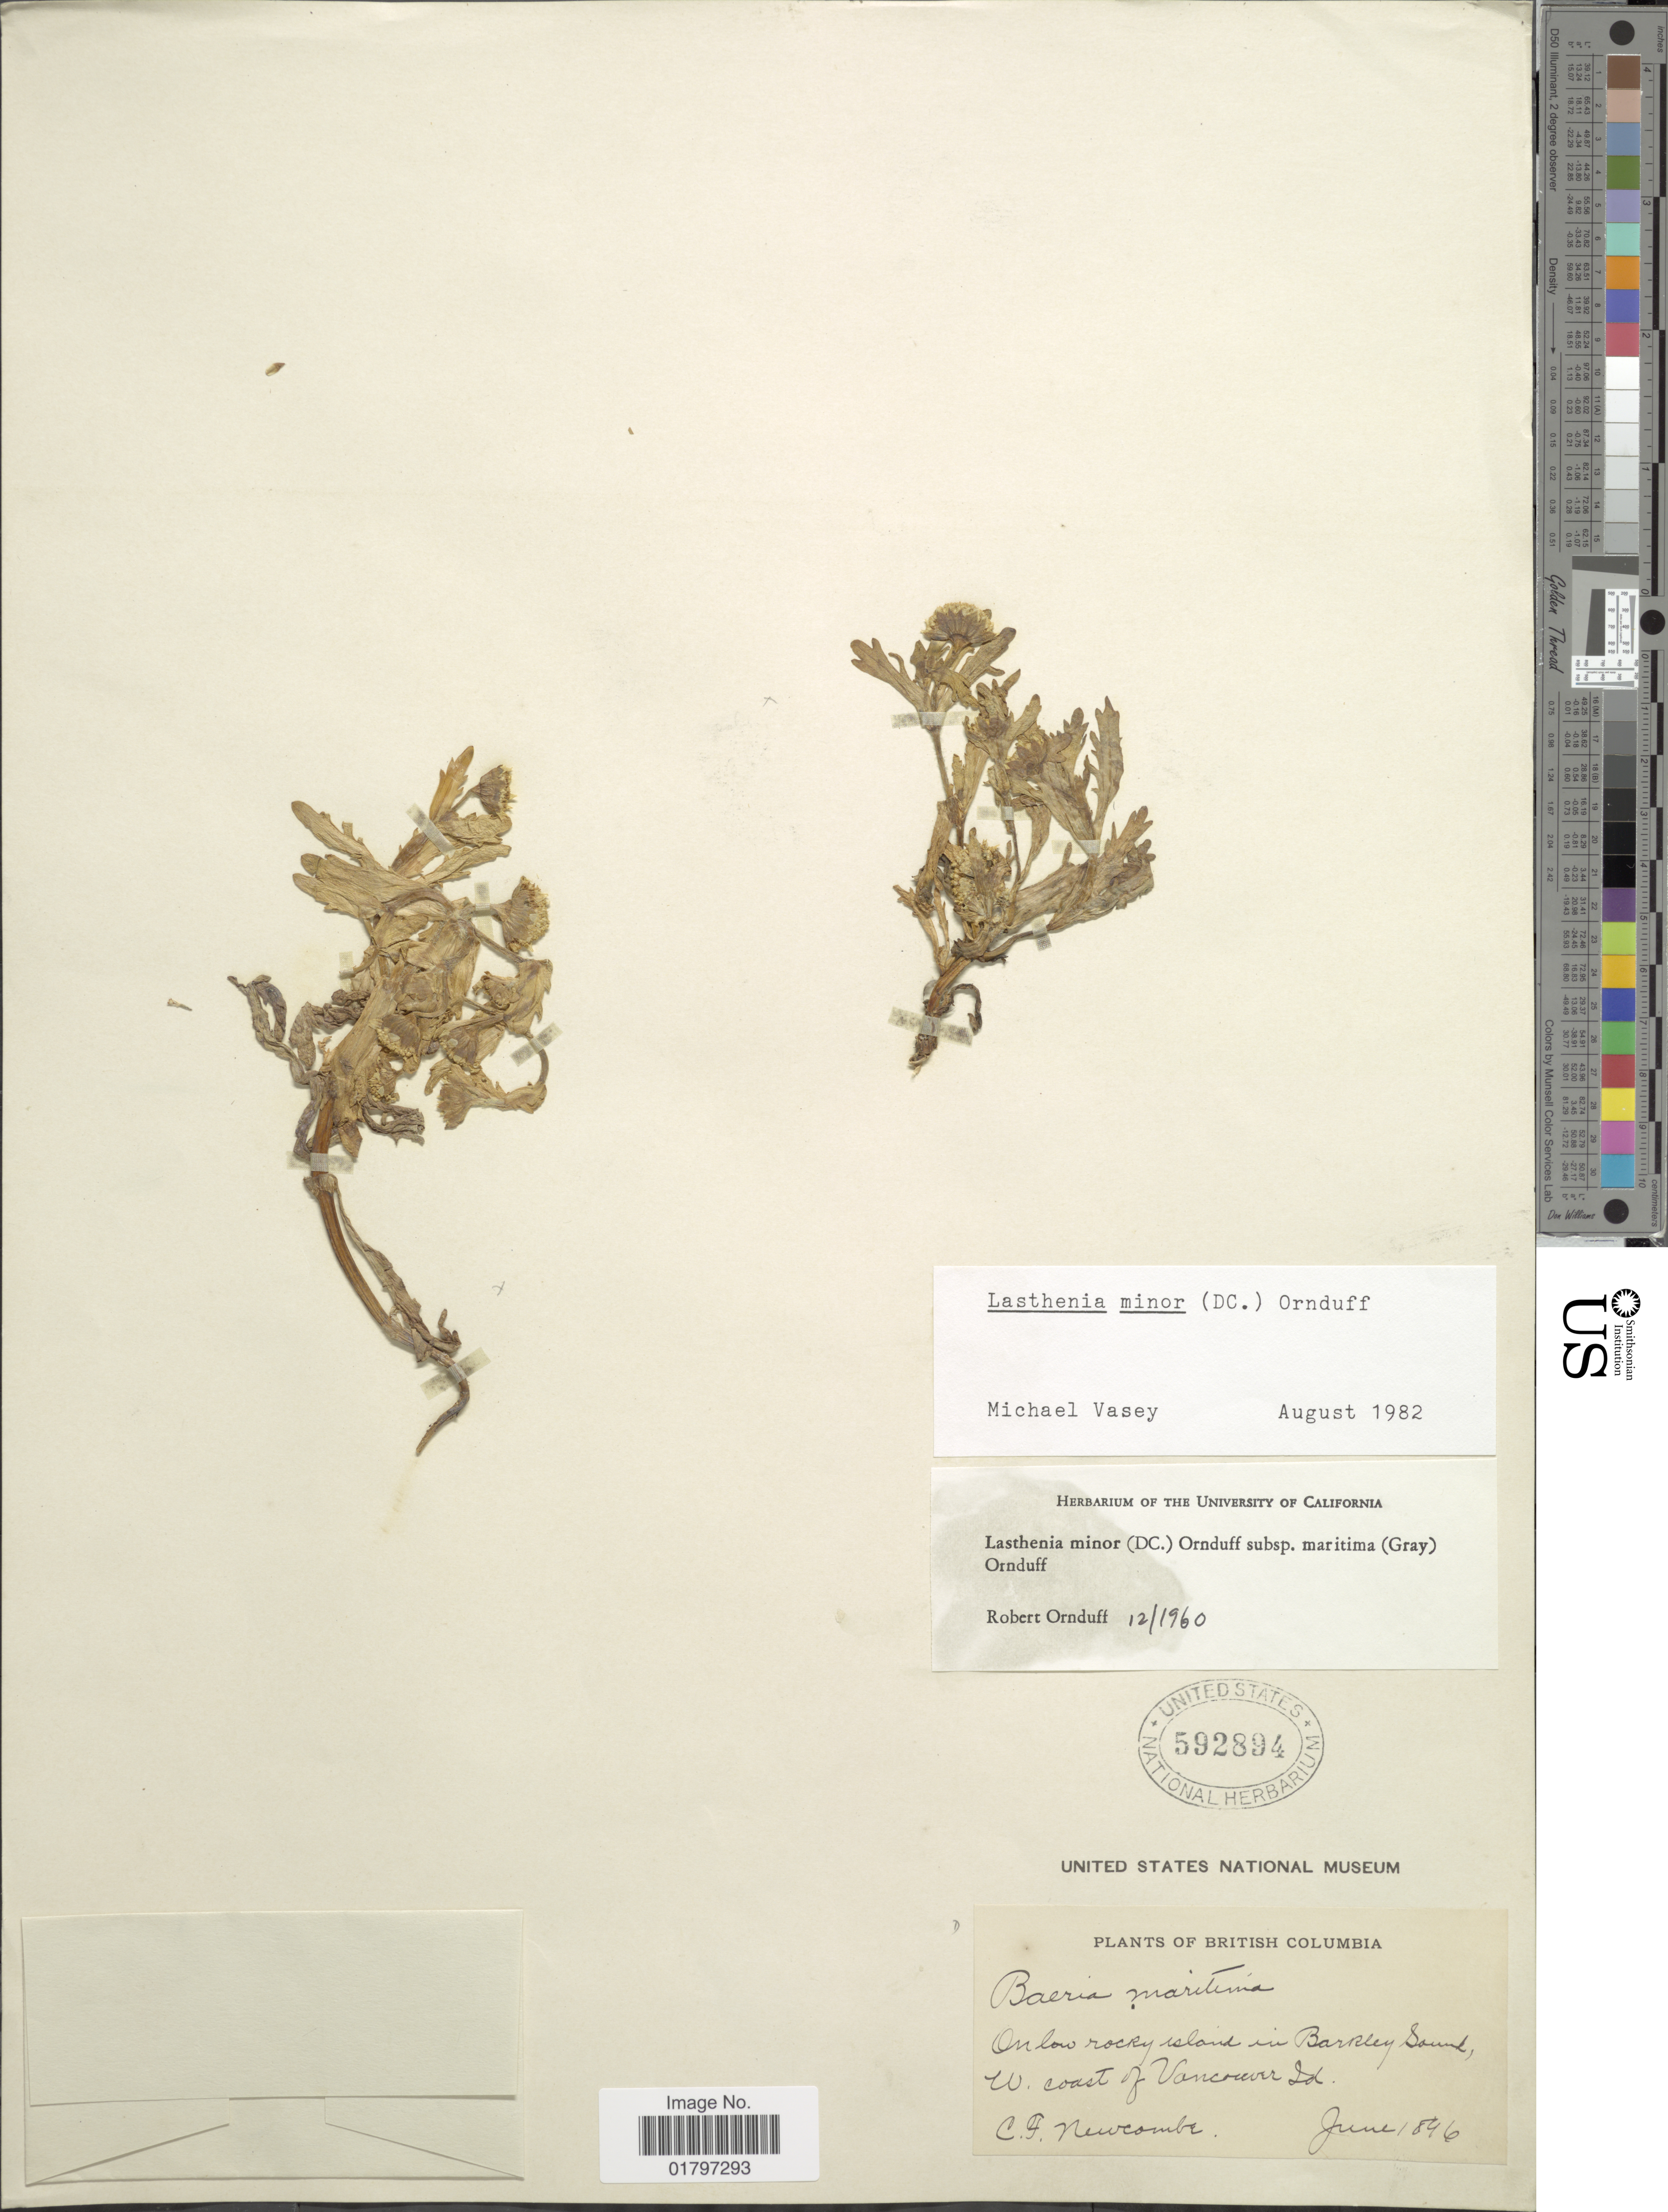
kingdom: Plantae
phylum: Tracheophyta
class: Magnoliopsida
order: Asterales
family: Asteraceae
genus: Lasthenia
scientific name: Lasthenia minor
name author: (DC.) Ornduff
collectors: C. Newcombe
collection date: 1846-06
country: Canada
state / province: British Columbia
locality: On low rocky island in Barkley Sand, W. coast ofVancouver Id.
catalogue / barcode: US 592894